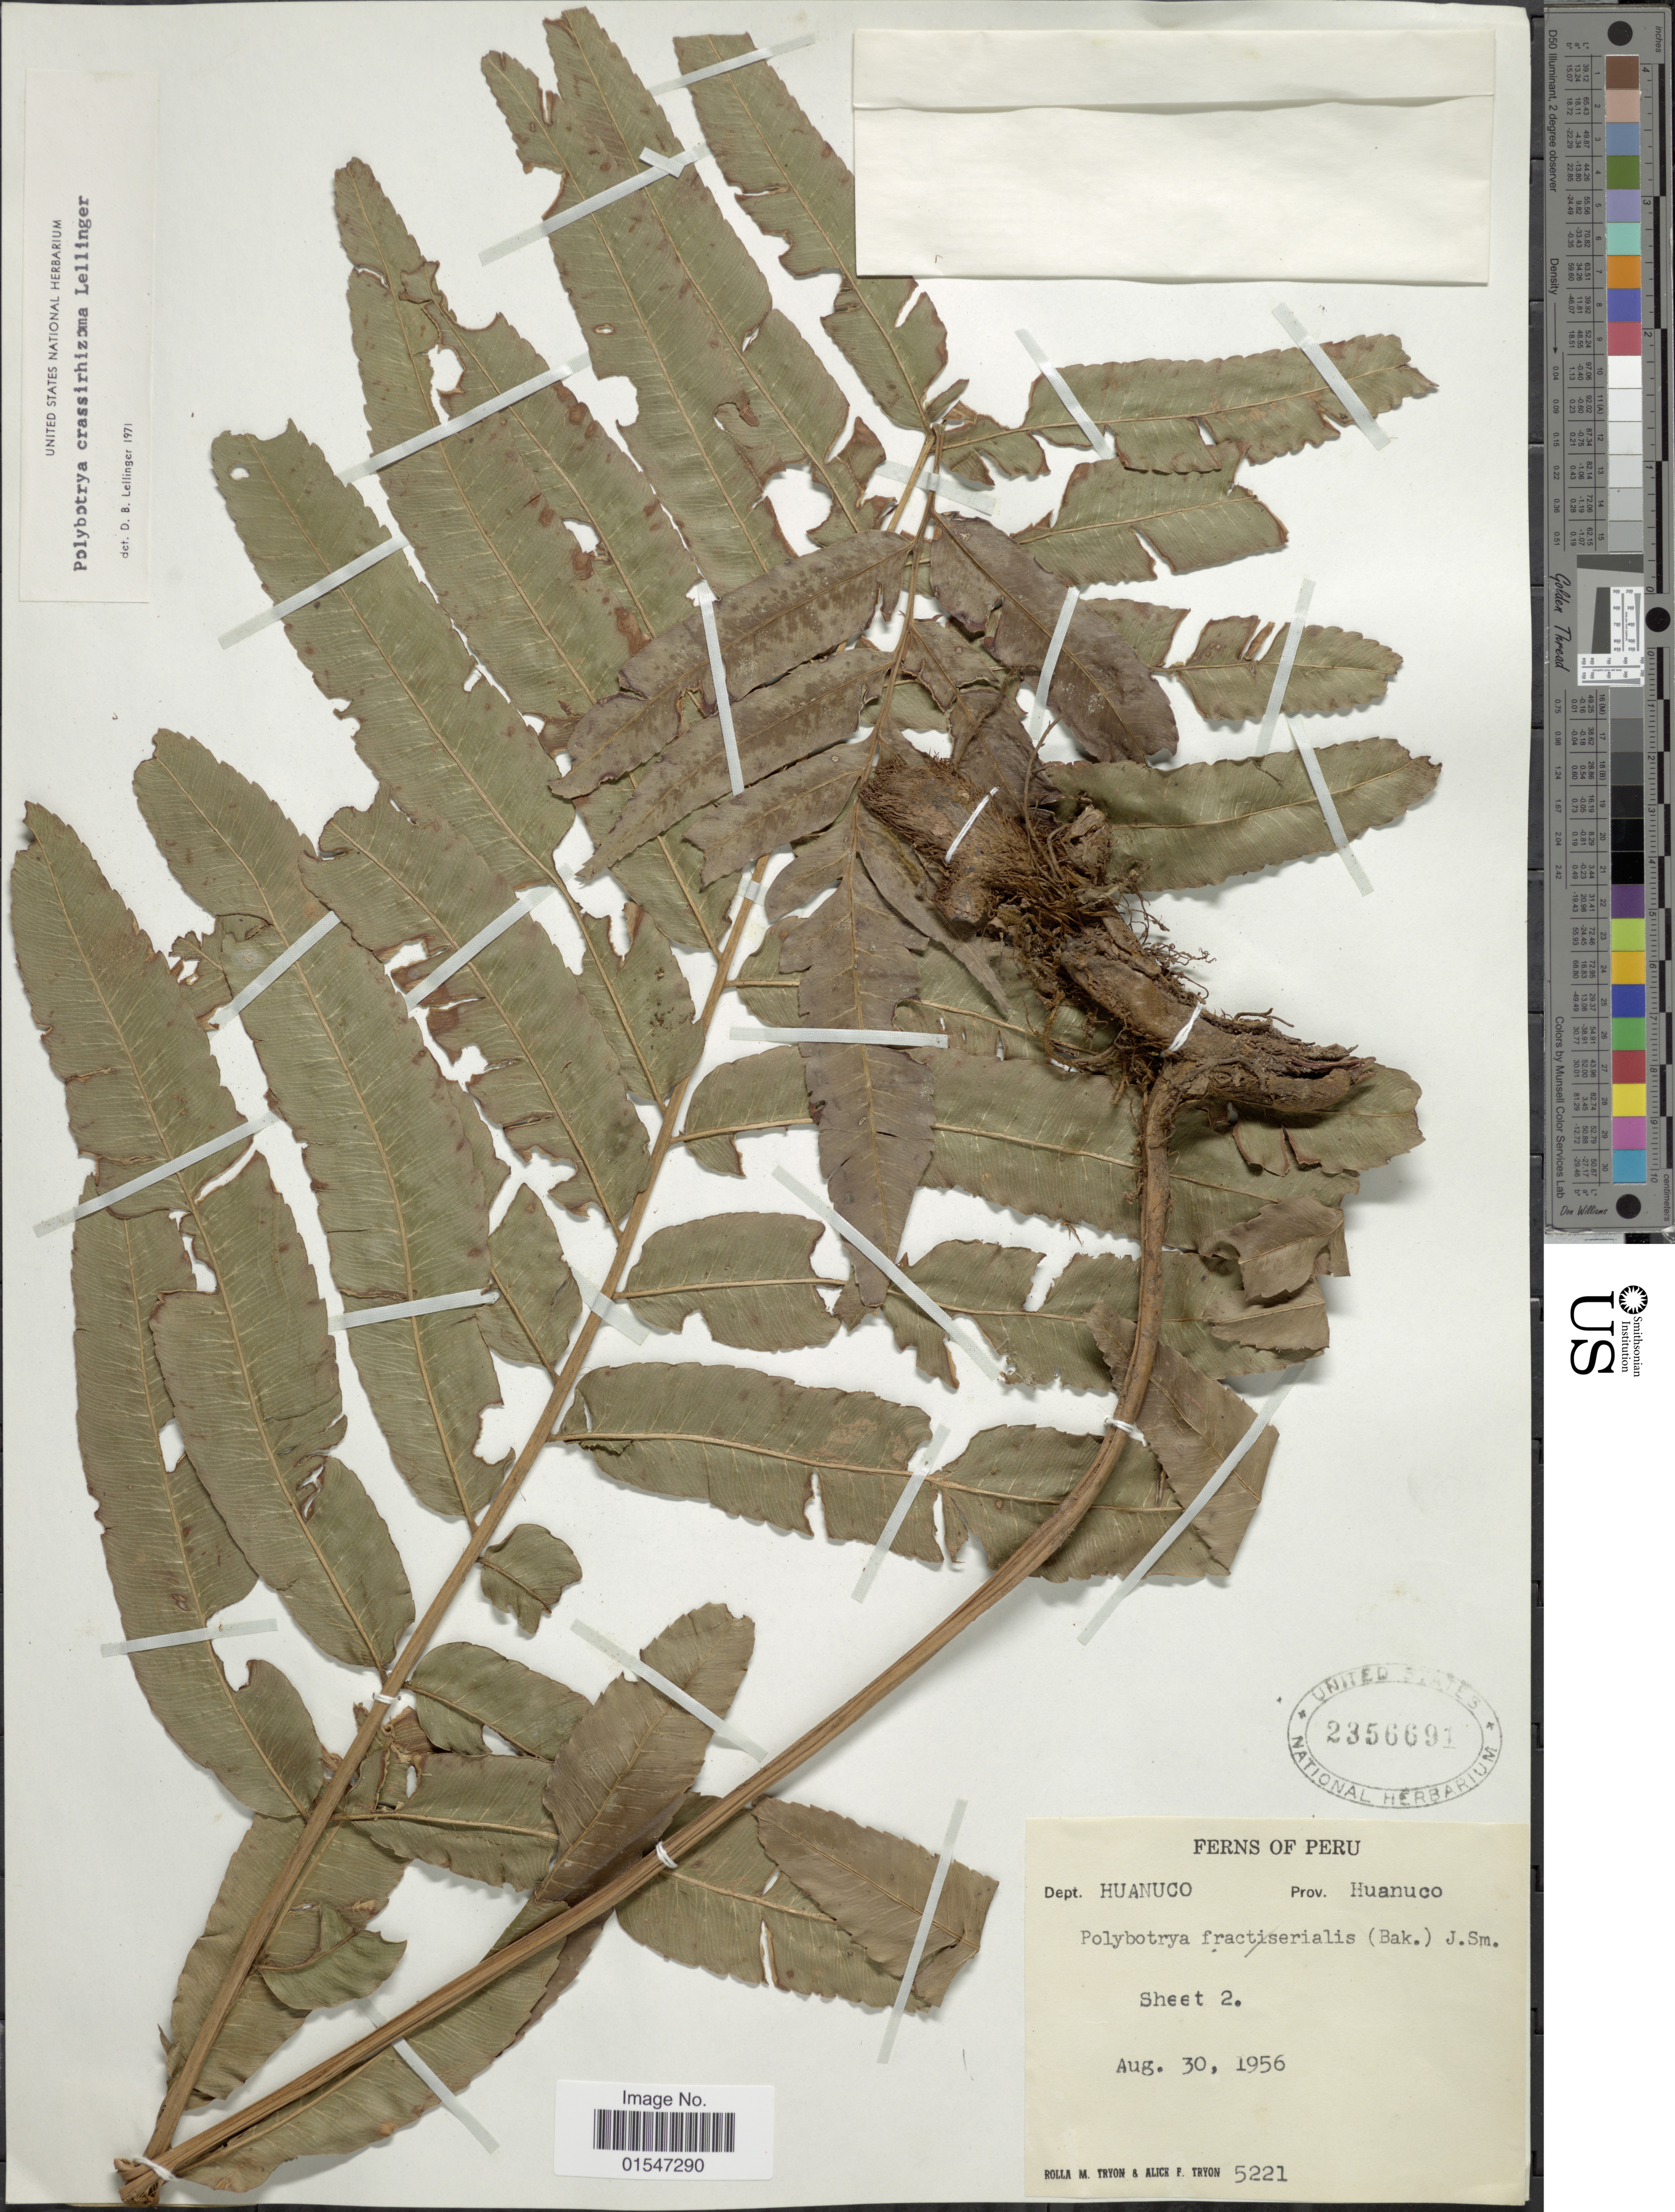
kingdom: Plantae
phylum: Tracheophyta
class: Polypodiopsida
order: Polypodiales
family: Dryopteridaceae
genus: Polybotrya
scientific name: Polybotrya crassirhizoma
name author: Lellinger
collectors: R. M. Tryon & A. F. Tryon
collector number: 5221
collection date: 1956-08-30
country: Peru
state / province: Huánuco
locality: Dept. Huanuco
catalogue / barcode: US 2356691